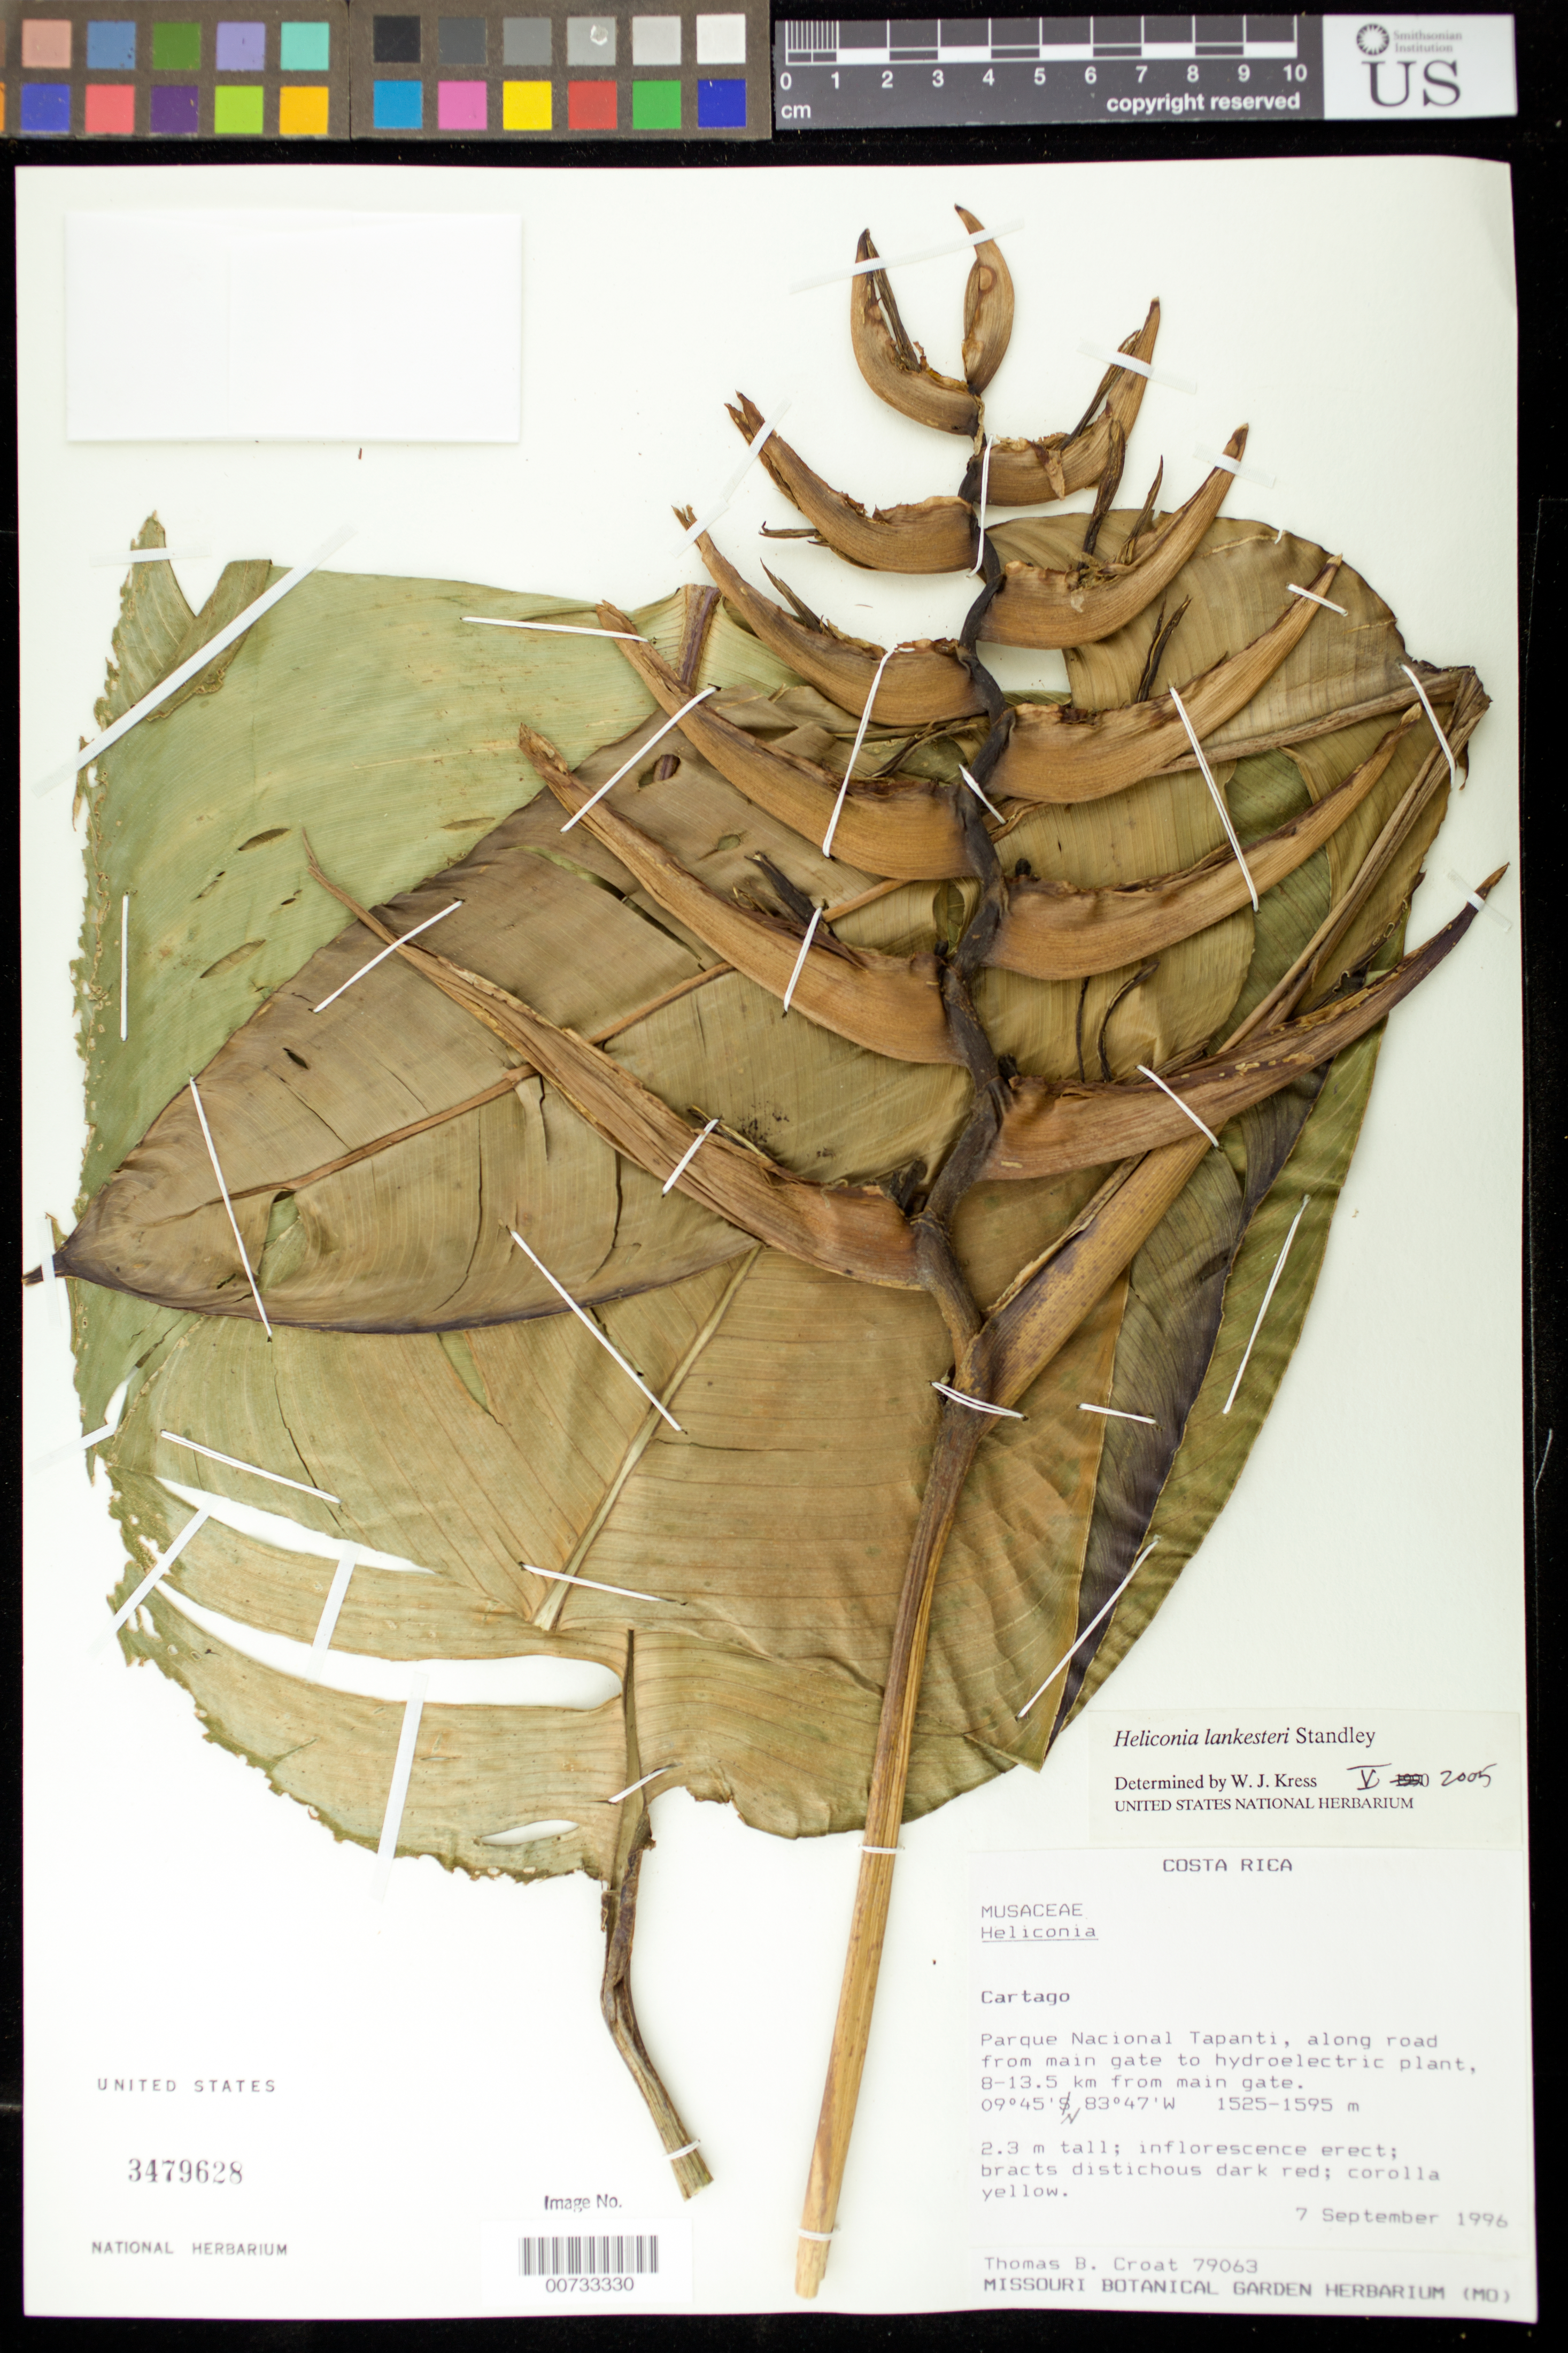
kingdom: Plantae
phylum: Tracheophyta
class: Liliopsida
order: Zingiberales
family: Heliconiaceae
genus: Heliconia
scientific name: Heliconia lankesteri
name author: Standl.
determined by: Kress, W. J., (US), Smithsonian Institution - National Museum of Natural History (UNITED STATES)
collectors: T. B. Croat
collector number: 79063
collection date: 1996-09-07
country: Costa Rica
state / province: Cartago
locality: Parque Nacional Tapanti, along road from main gate to hydroelectric plant, 8-13.5 km from main gate.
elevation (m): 1525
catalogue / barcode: US 3479628